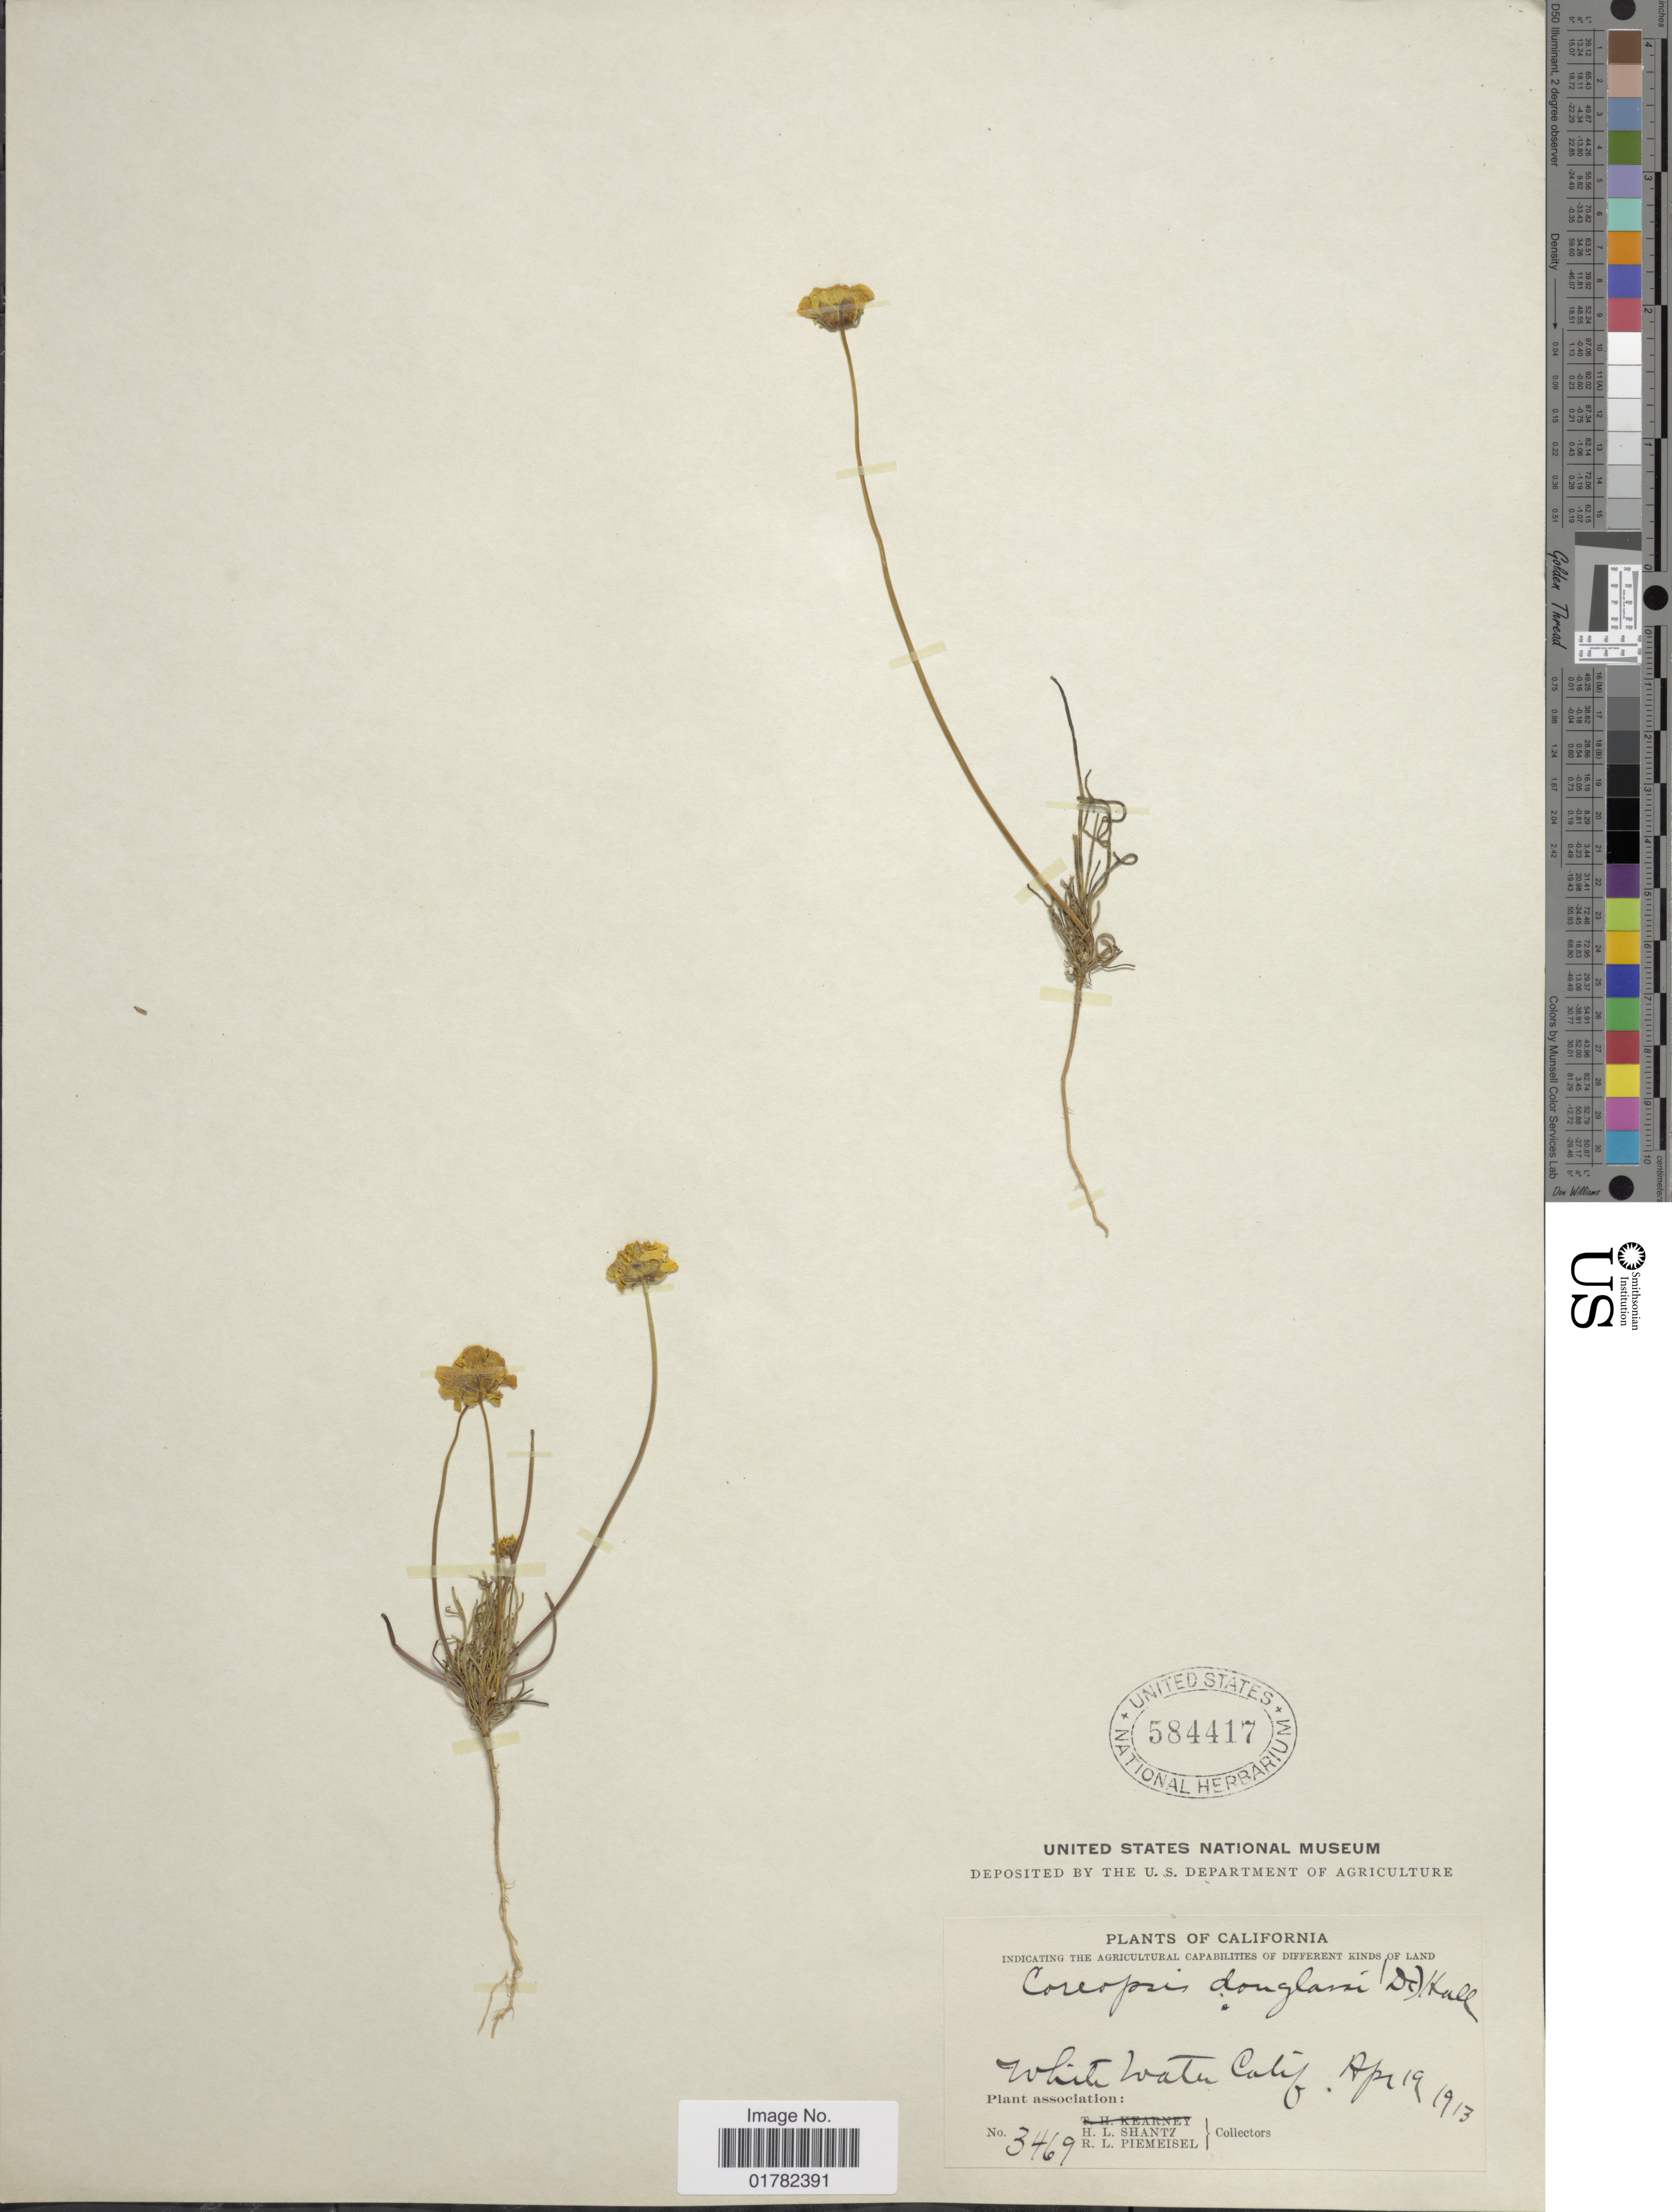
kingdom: Plantae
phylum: Tracheophyta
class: Magnoliopsida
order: Asterales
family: Asteraceae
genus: Coreopsis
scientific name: Coreopsis douglasii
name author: (DC.) H.M. Hall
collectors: H. Shantz & R. L. Piemeisel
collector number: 3469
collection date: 1913-04-19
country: United States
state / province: California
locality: White Water Calif.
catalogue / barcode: US 584417